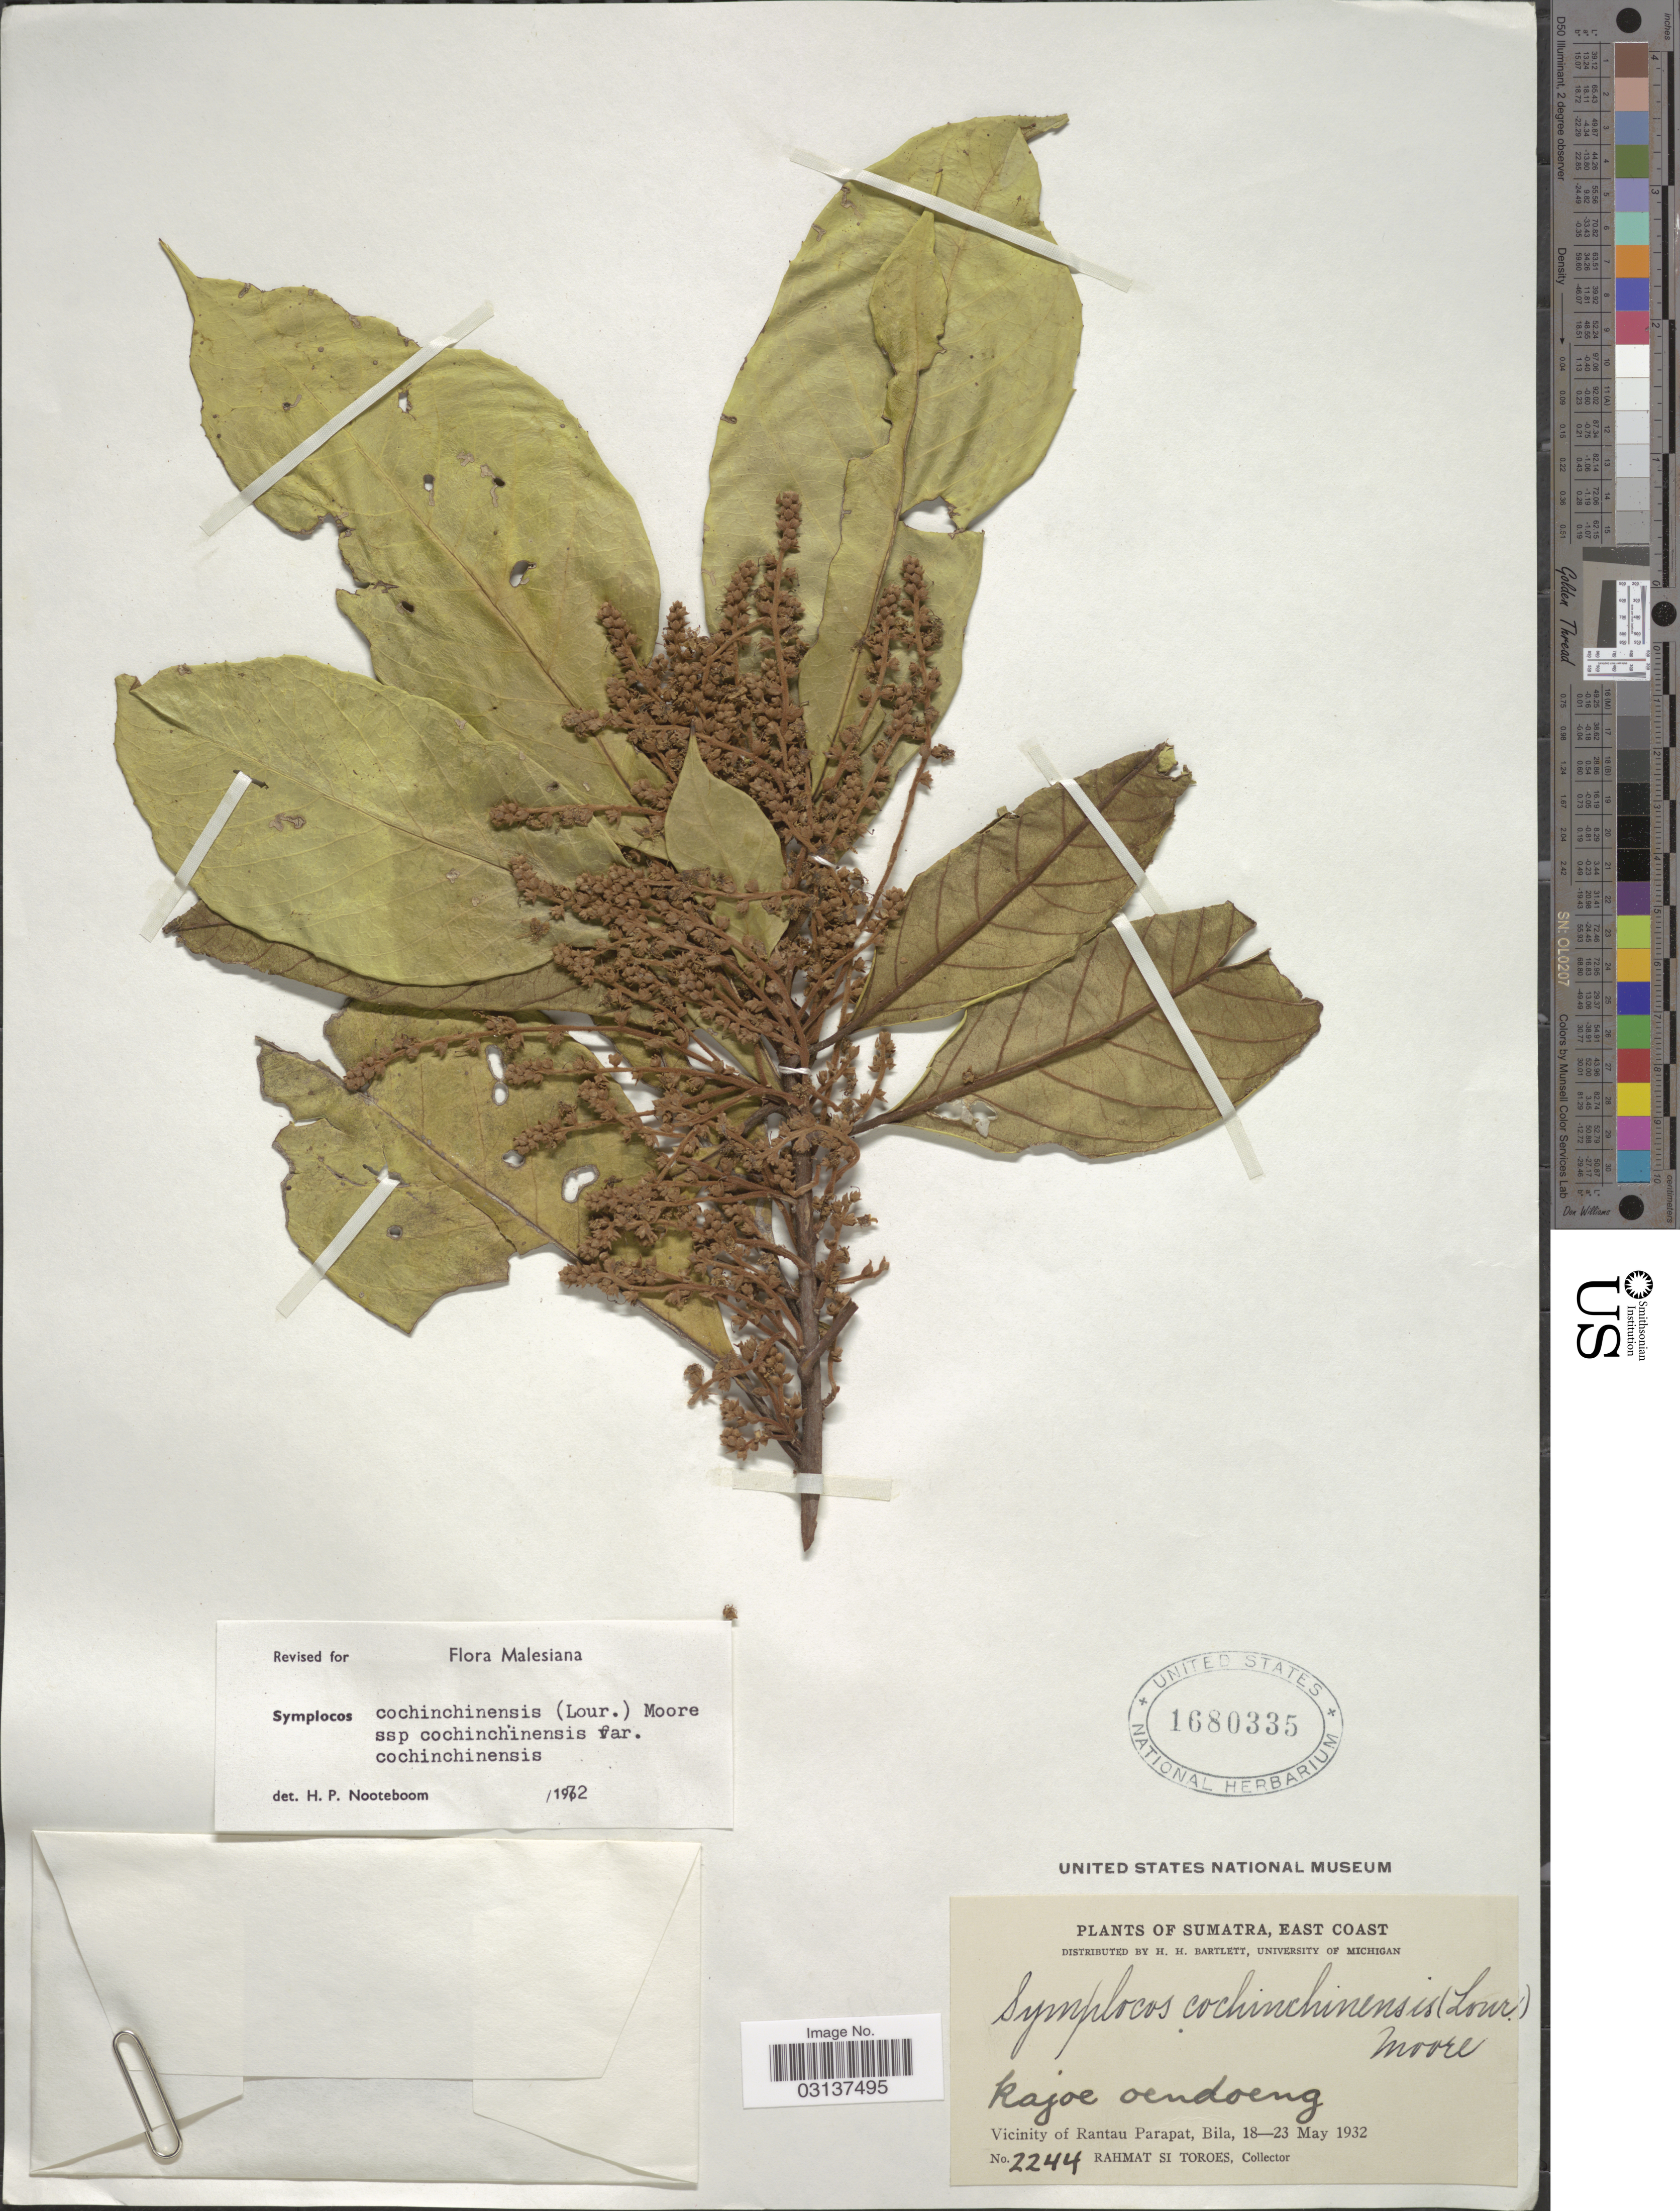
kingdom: Plantae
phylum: Tracheophyta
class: Magnoliopsida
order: Ericales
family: Symplocaceae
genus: Symplocos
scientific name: Symplocos cochinchinensis subsp. cochinchinensis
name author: (Lour.) S. Moore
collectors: Rahmat Si Boeea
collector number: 2244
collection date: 1932-05-18/1932-05-23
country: Indonesia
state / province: Sumatra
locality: East Coast, Vicinity of Rantau Parapat, Bila.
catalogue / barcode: US 1680335